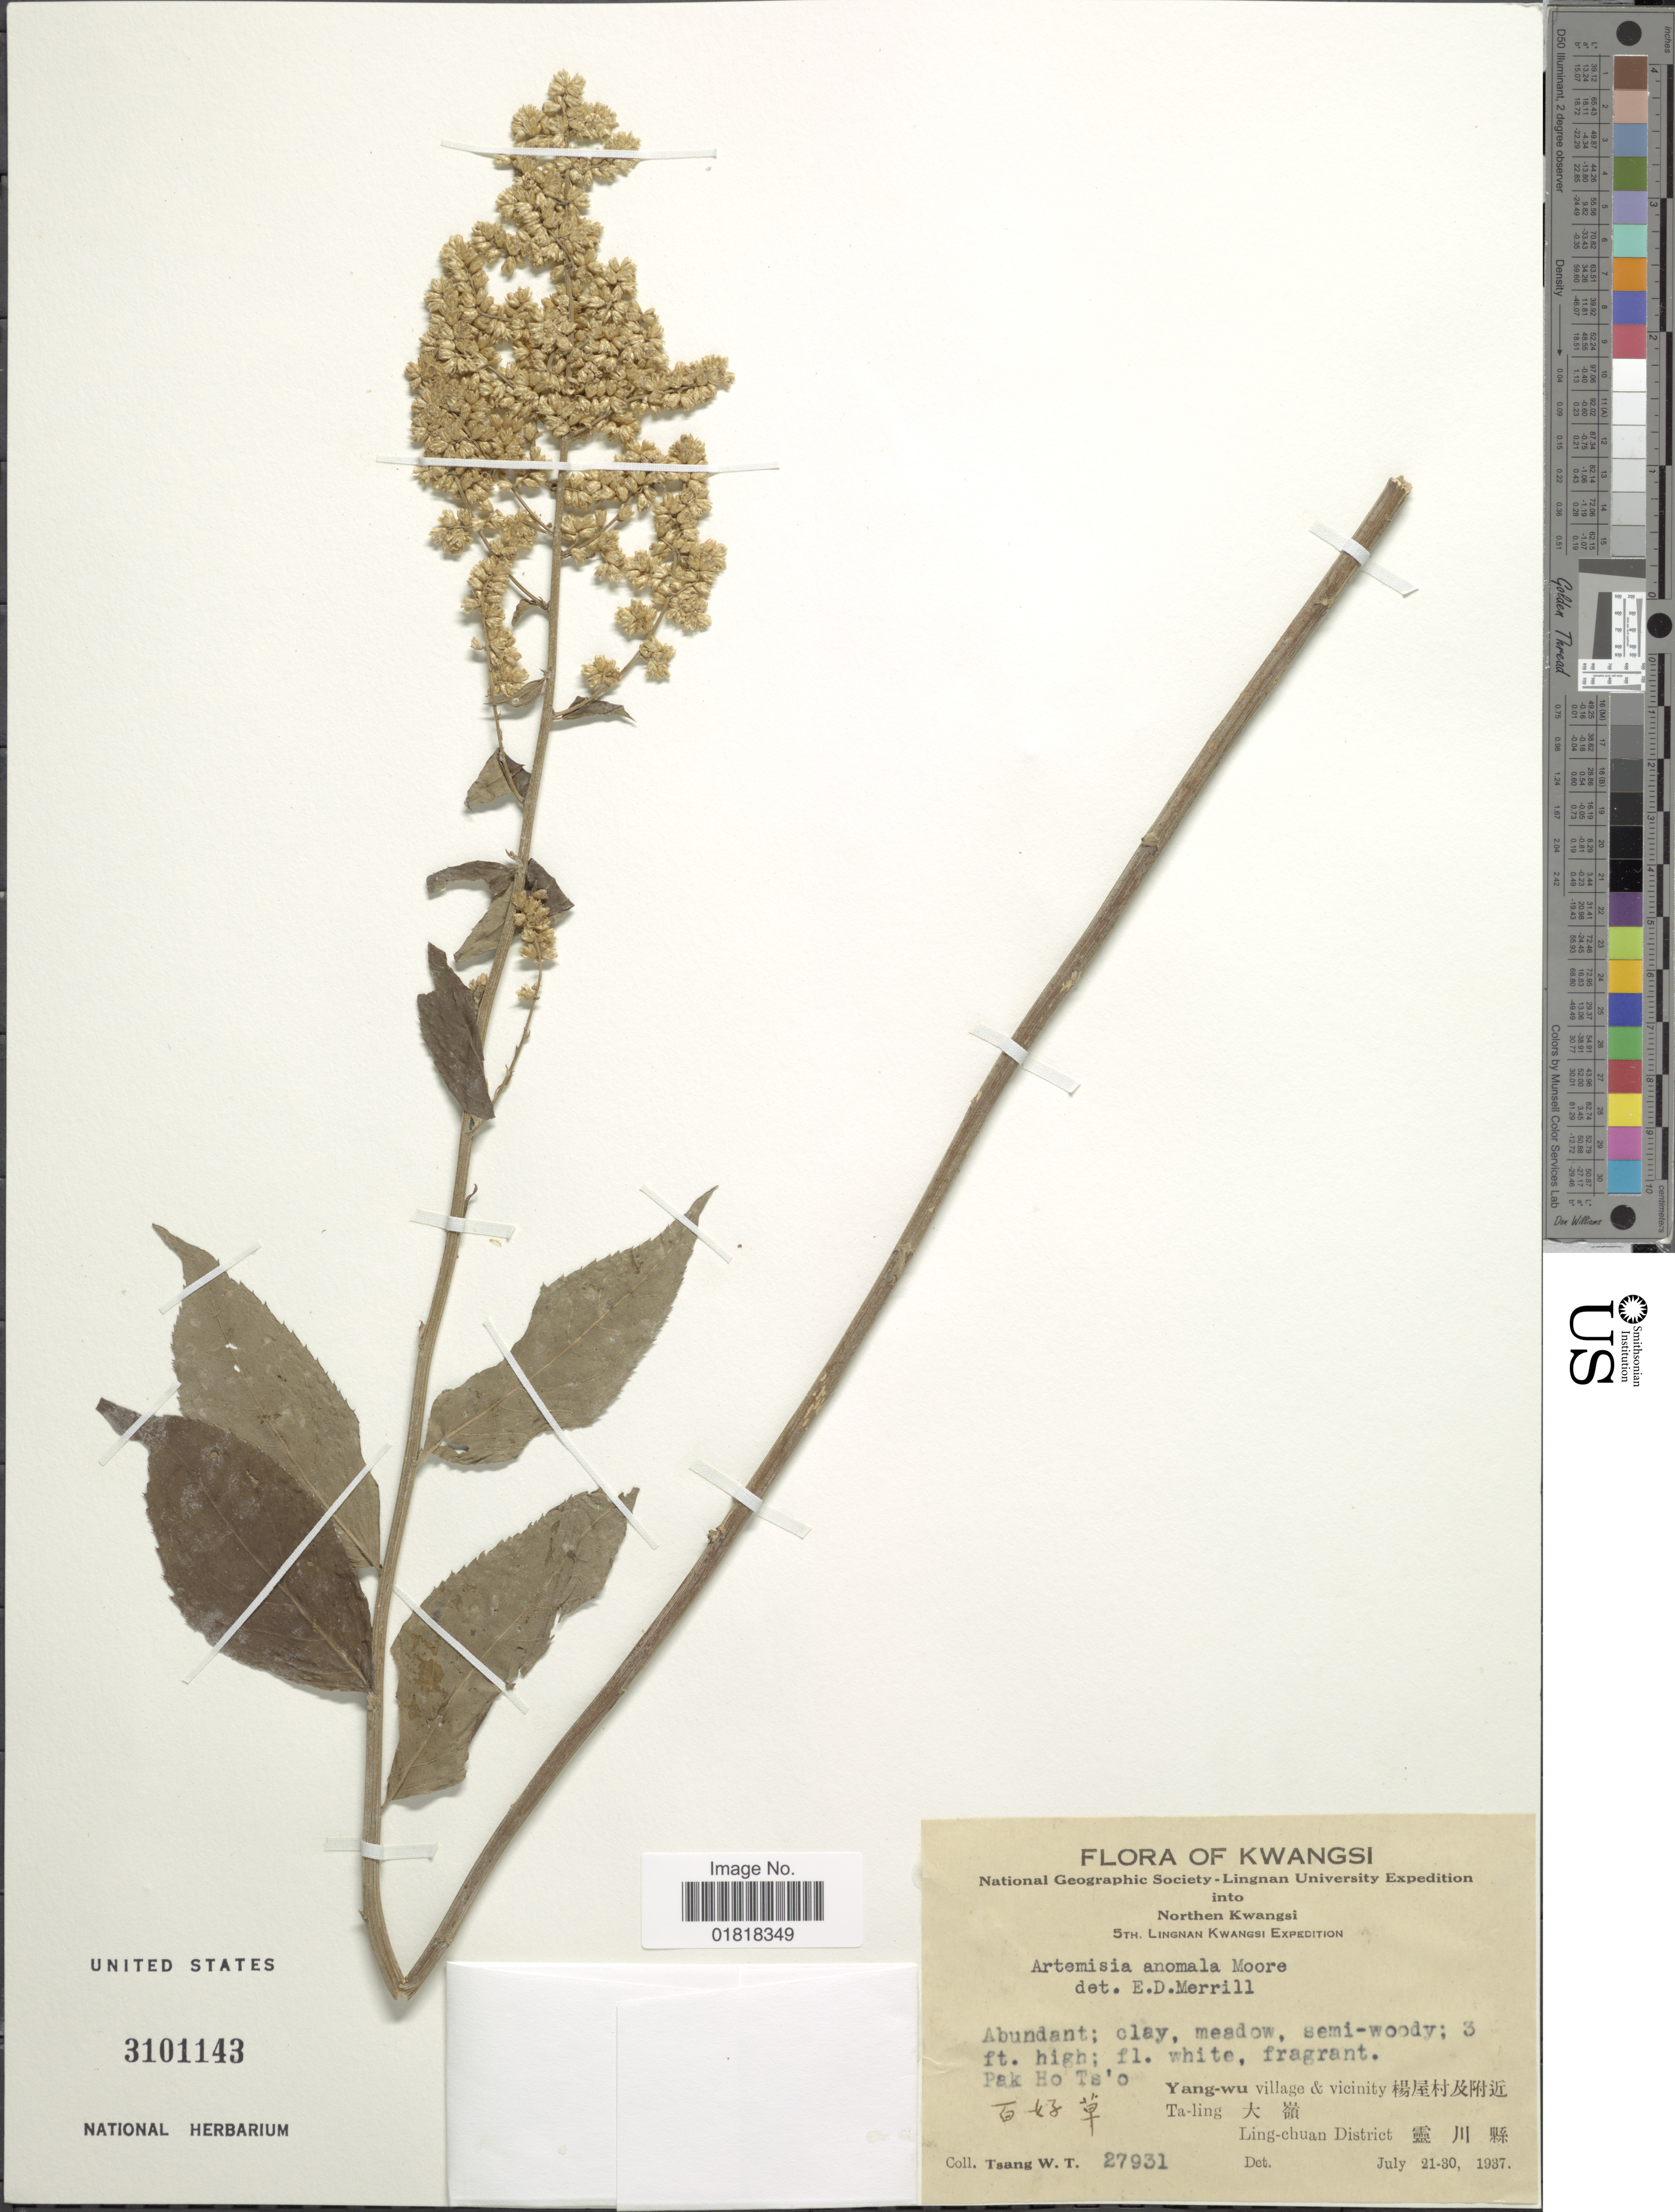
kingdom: Plantae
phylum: Tracheophyta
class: Magnoliopsida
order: Asterales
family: Asteraceae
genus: Artemisia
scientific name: Artemisia anomala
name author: S. Moore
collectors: W. T. Tsang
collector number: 27931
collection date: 1937-07-21/1937-07-30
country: China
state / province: Guangxi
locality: Kwangsi, into Northern Kwangsi, Yang-wu village & vicinity, Ta-Ling, Ling-chuan District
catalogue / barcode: US 3101143